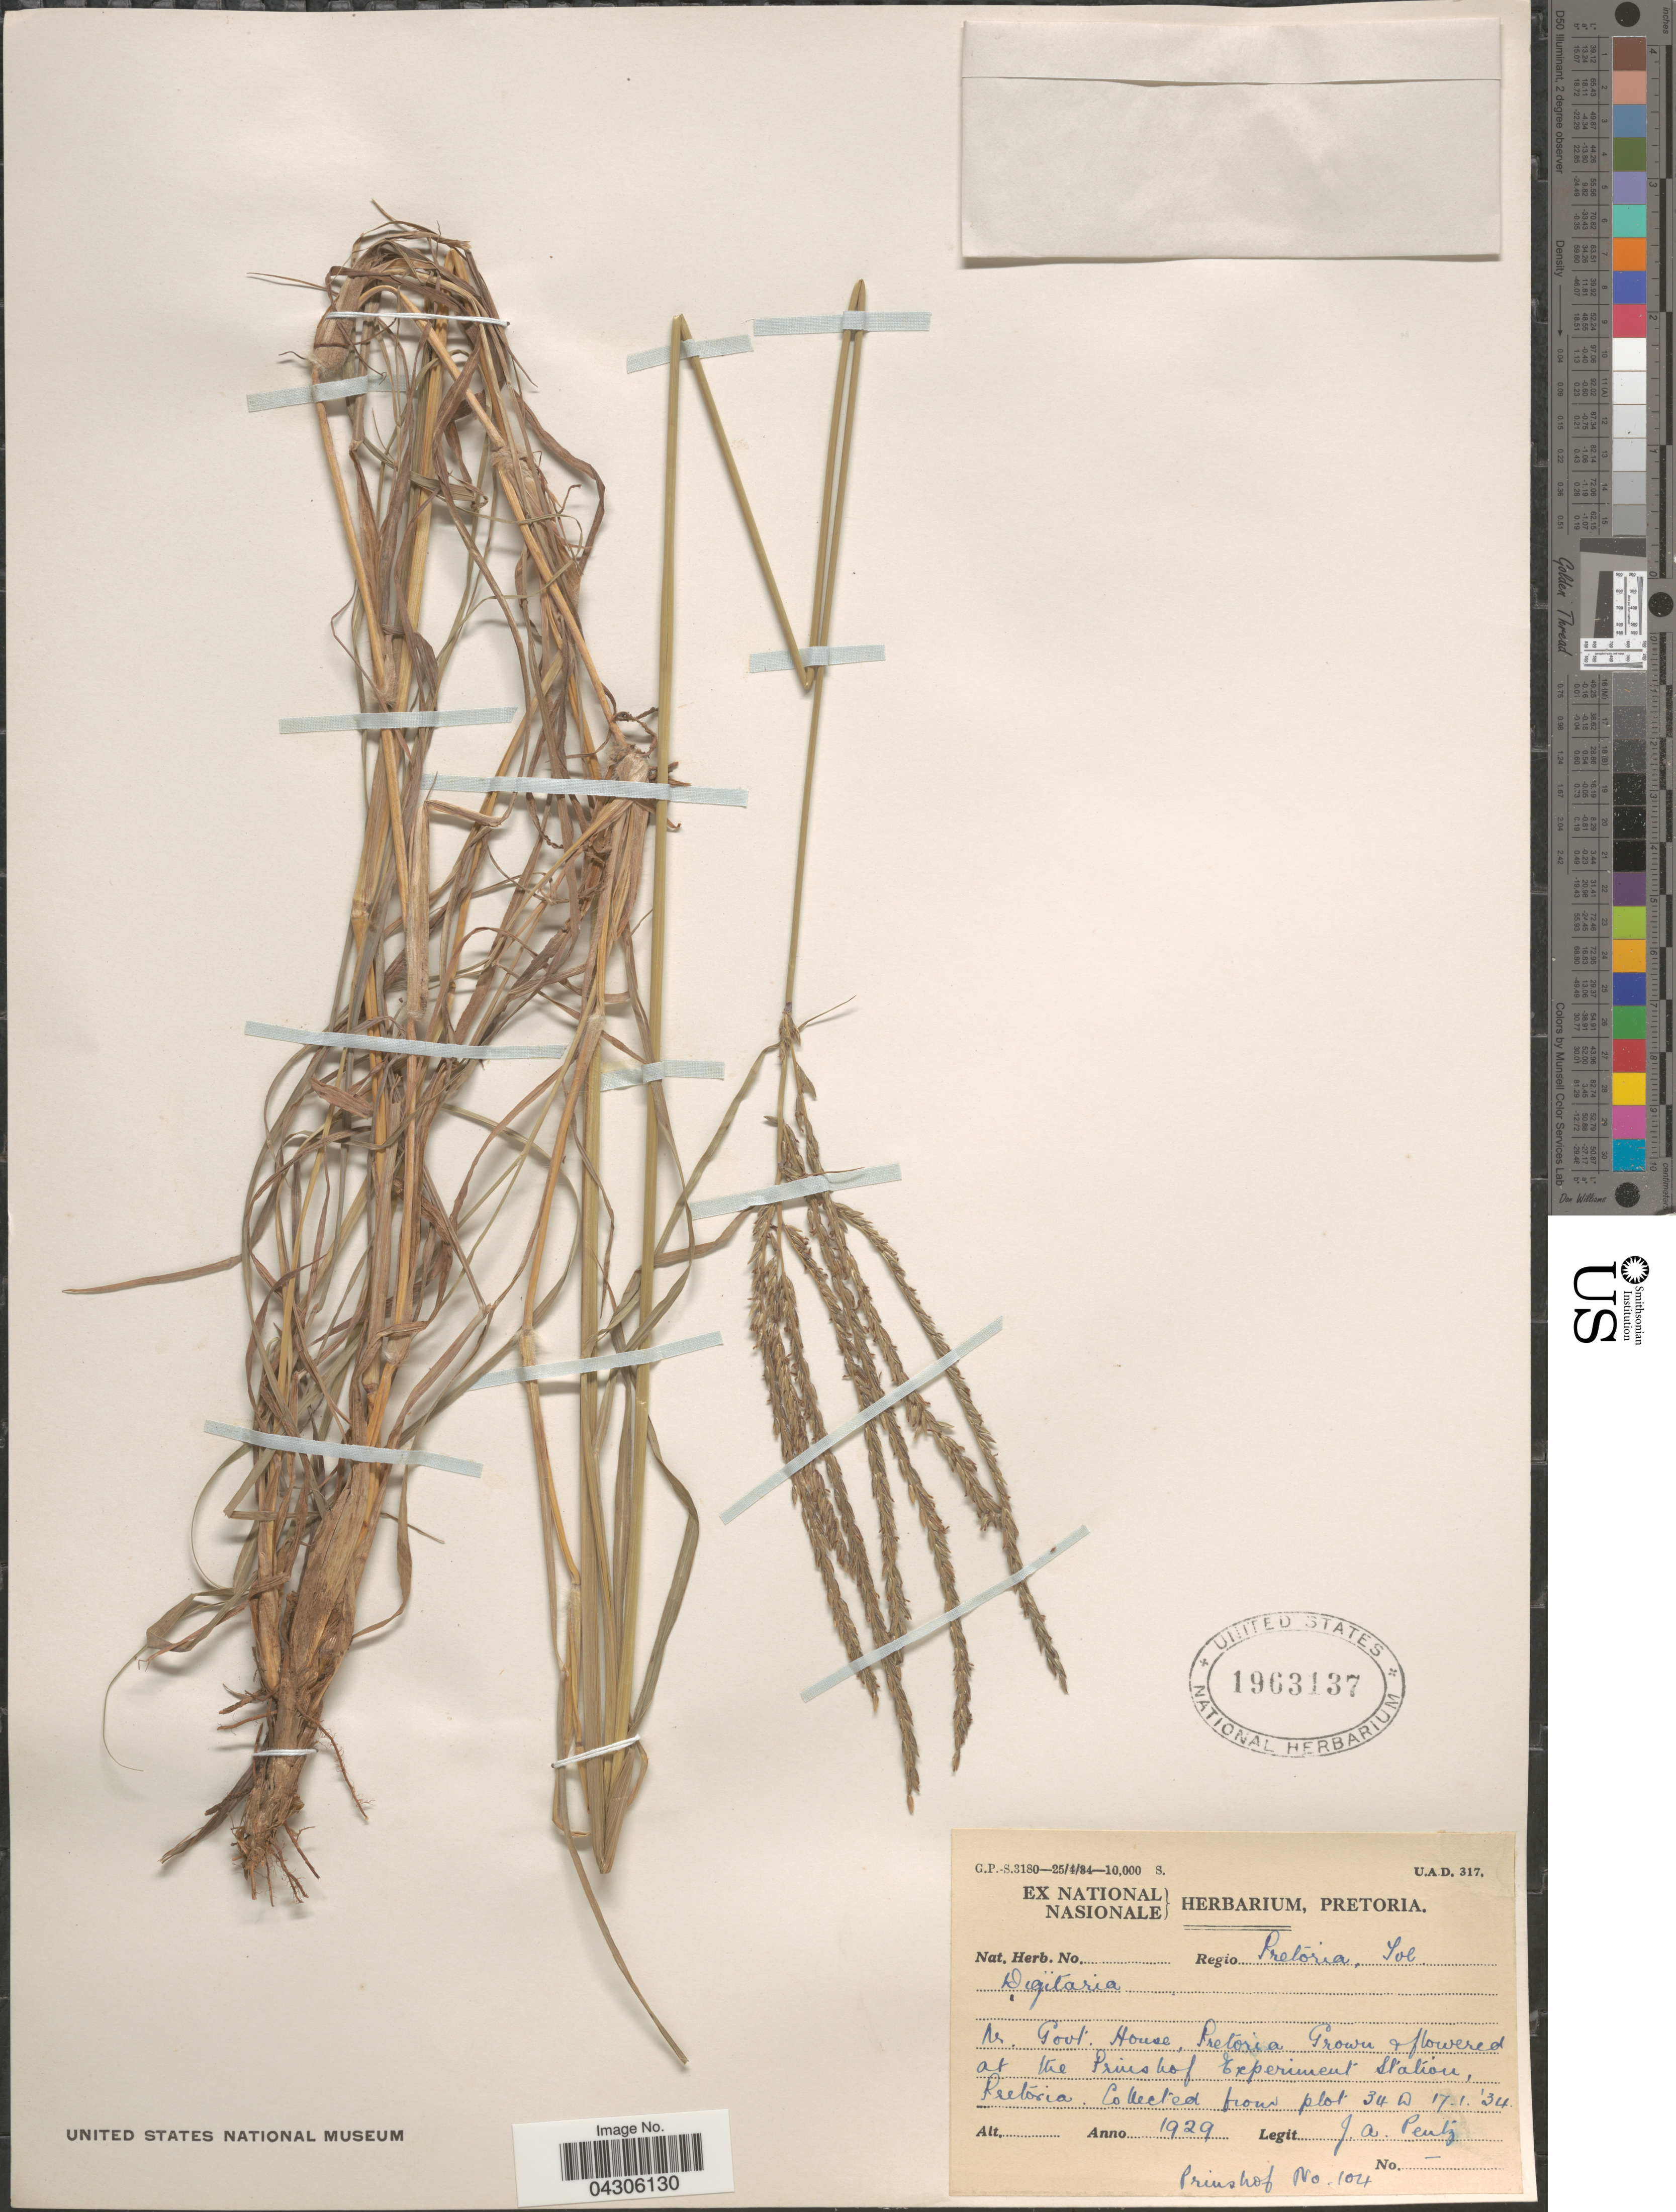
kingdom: Plantae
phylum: Tracheophyta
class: Liliopsida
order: Poales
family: Poaceae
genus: Digitaria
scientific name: Digitaria sp.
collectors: J. Pentz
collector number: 104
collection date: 1929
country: South Africa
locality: Grown & flowered at the Prinshof Experiment Station, Pretoria.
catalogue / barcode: US 1963137